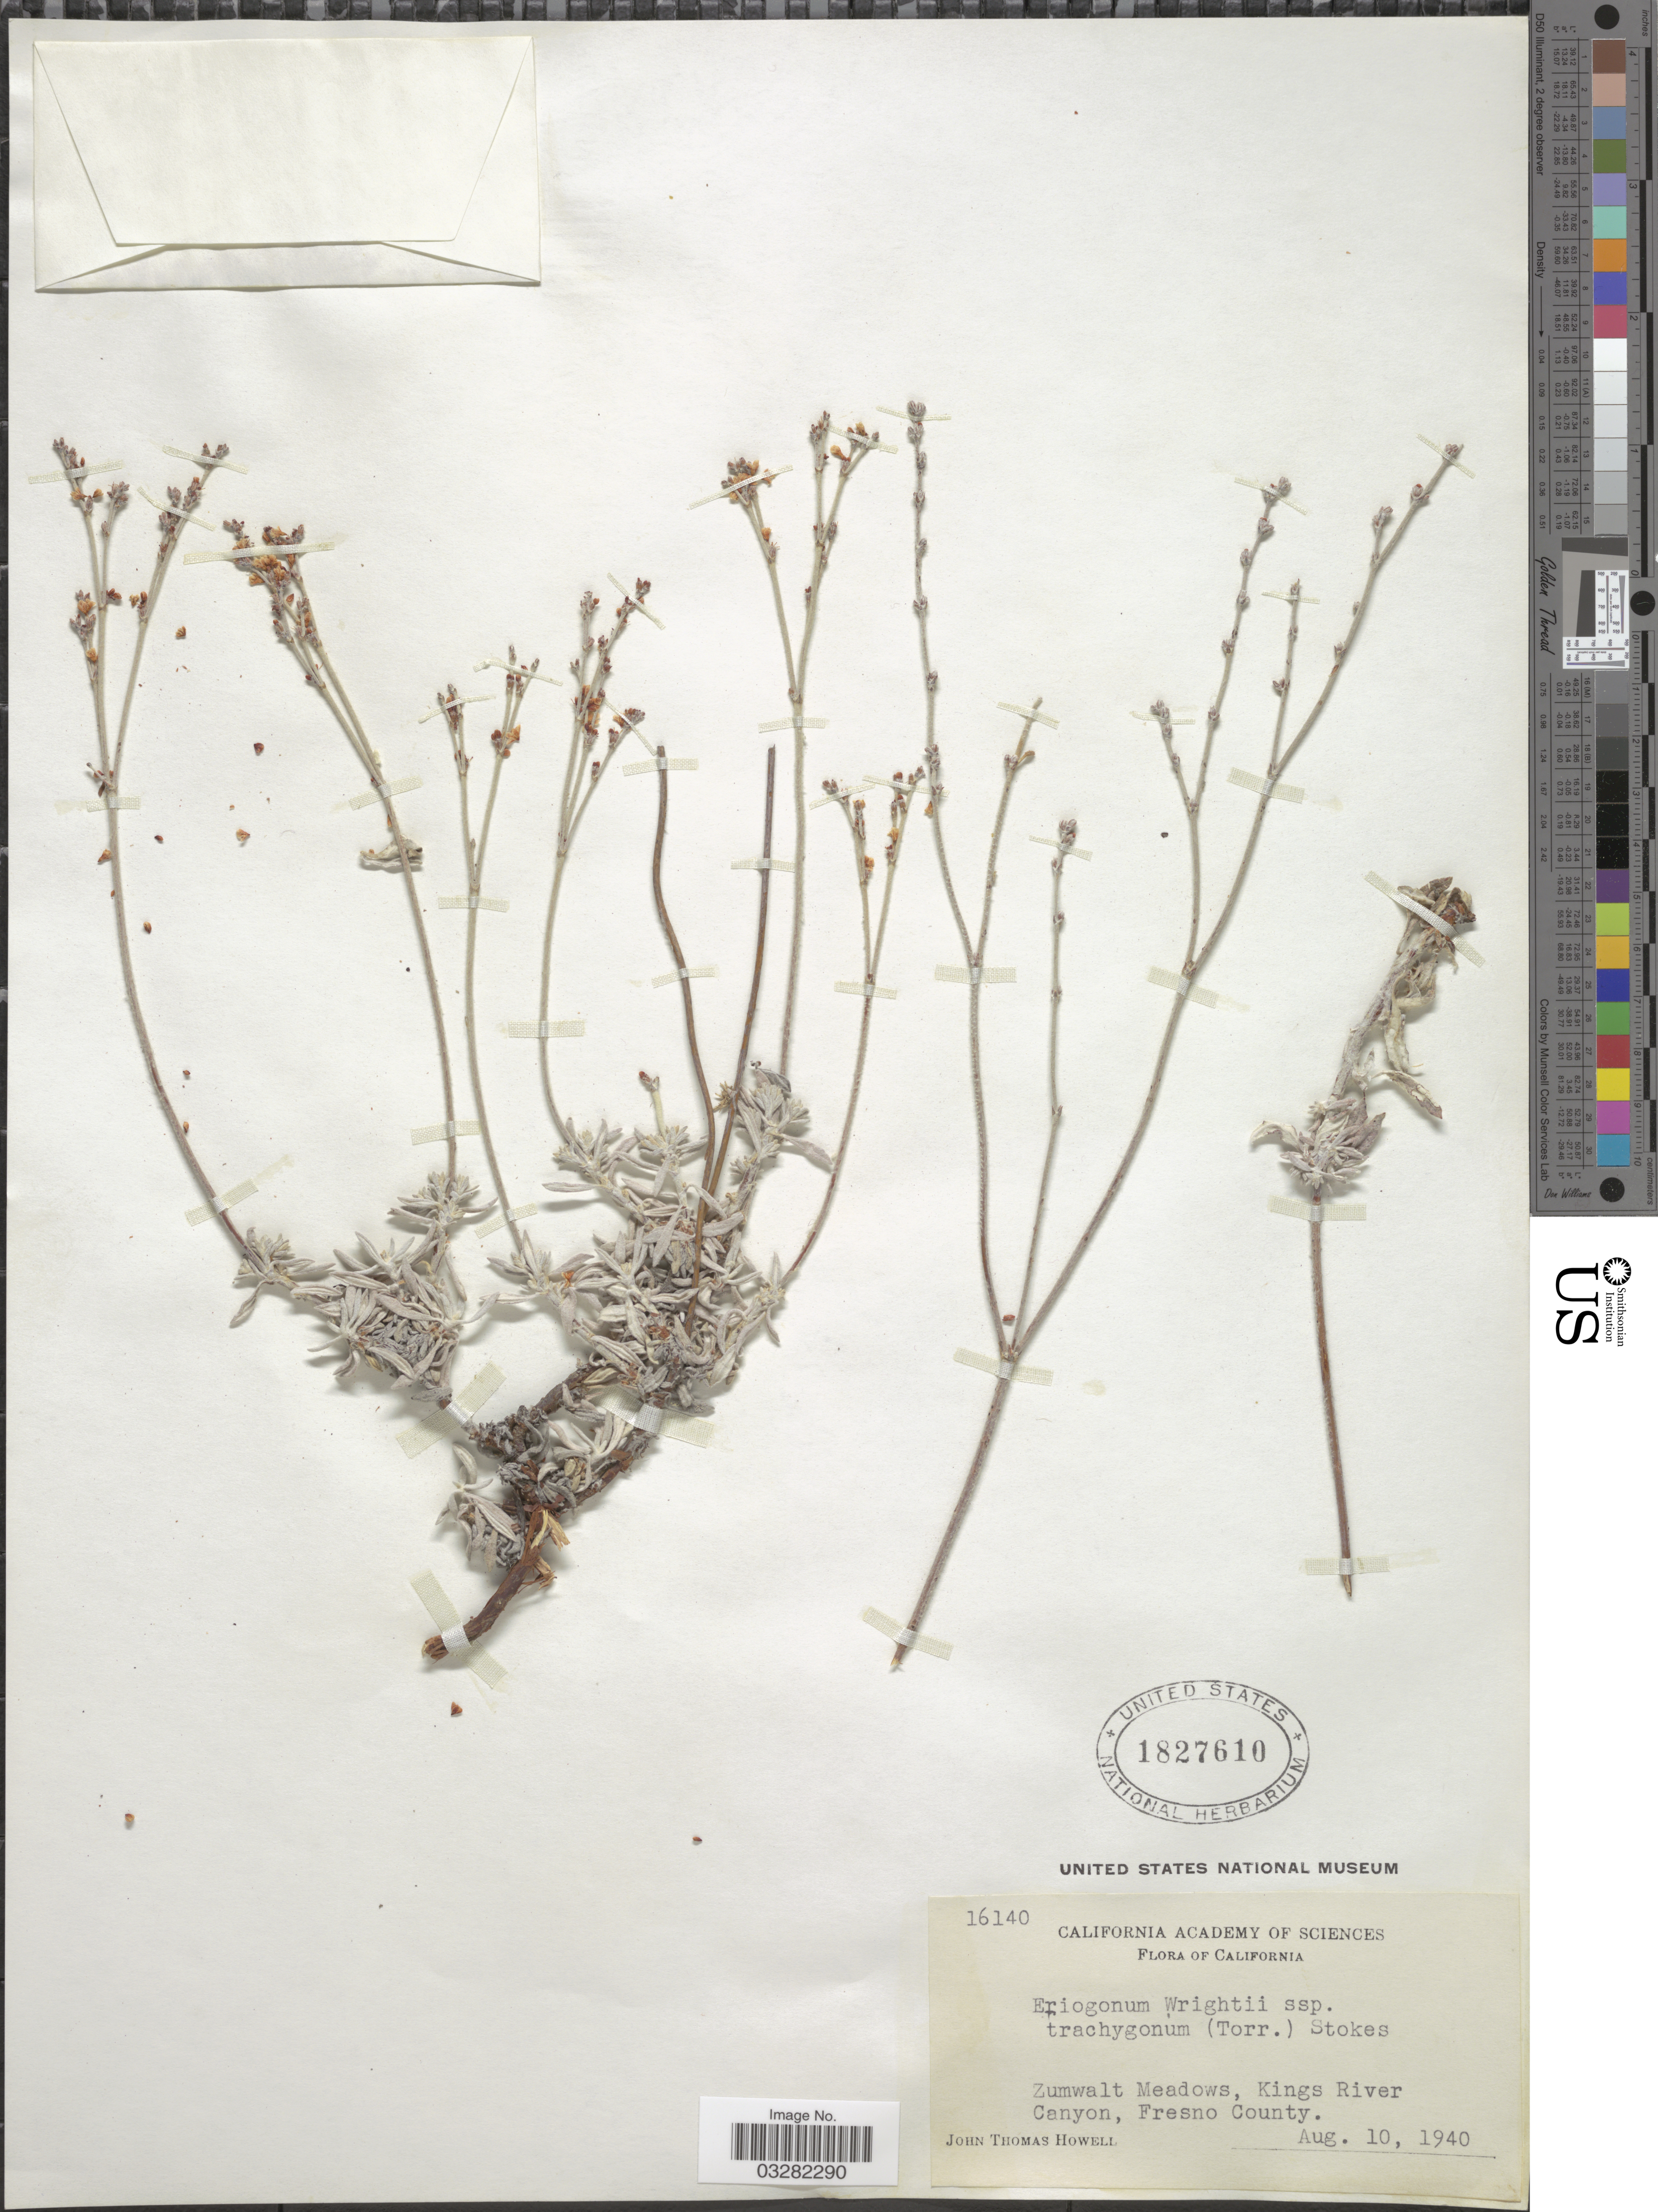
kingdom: Plantae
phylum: Tracheophyta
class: Magnoliopsida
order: Caryophyllales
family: Polygonaceae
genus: Eriogonum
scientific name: Eriogonum wrightii var. trachygonum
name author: (Torr. ex Benth.) Jeps.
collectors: J. T. Howell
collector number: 16140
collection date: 1940-08-10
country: United States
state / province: California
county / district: Fresno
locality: Zumwalt Meadows, Kings River Canyon, Fresno County.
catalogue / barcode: US 1827610